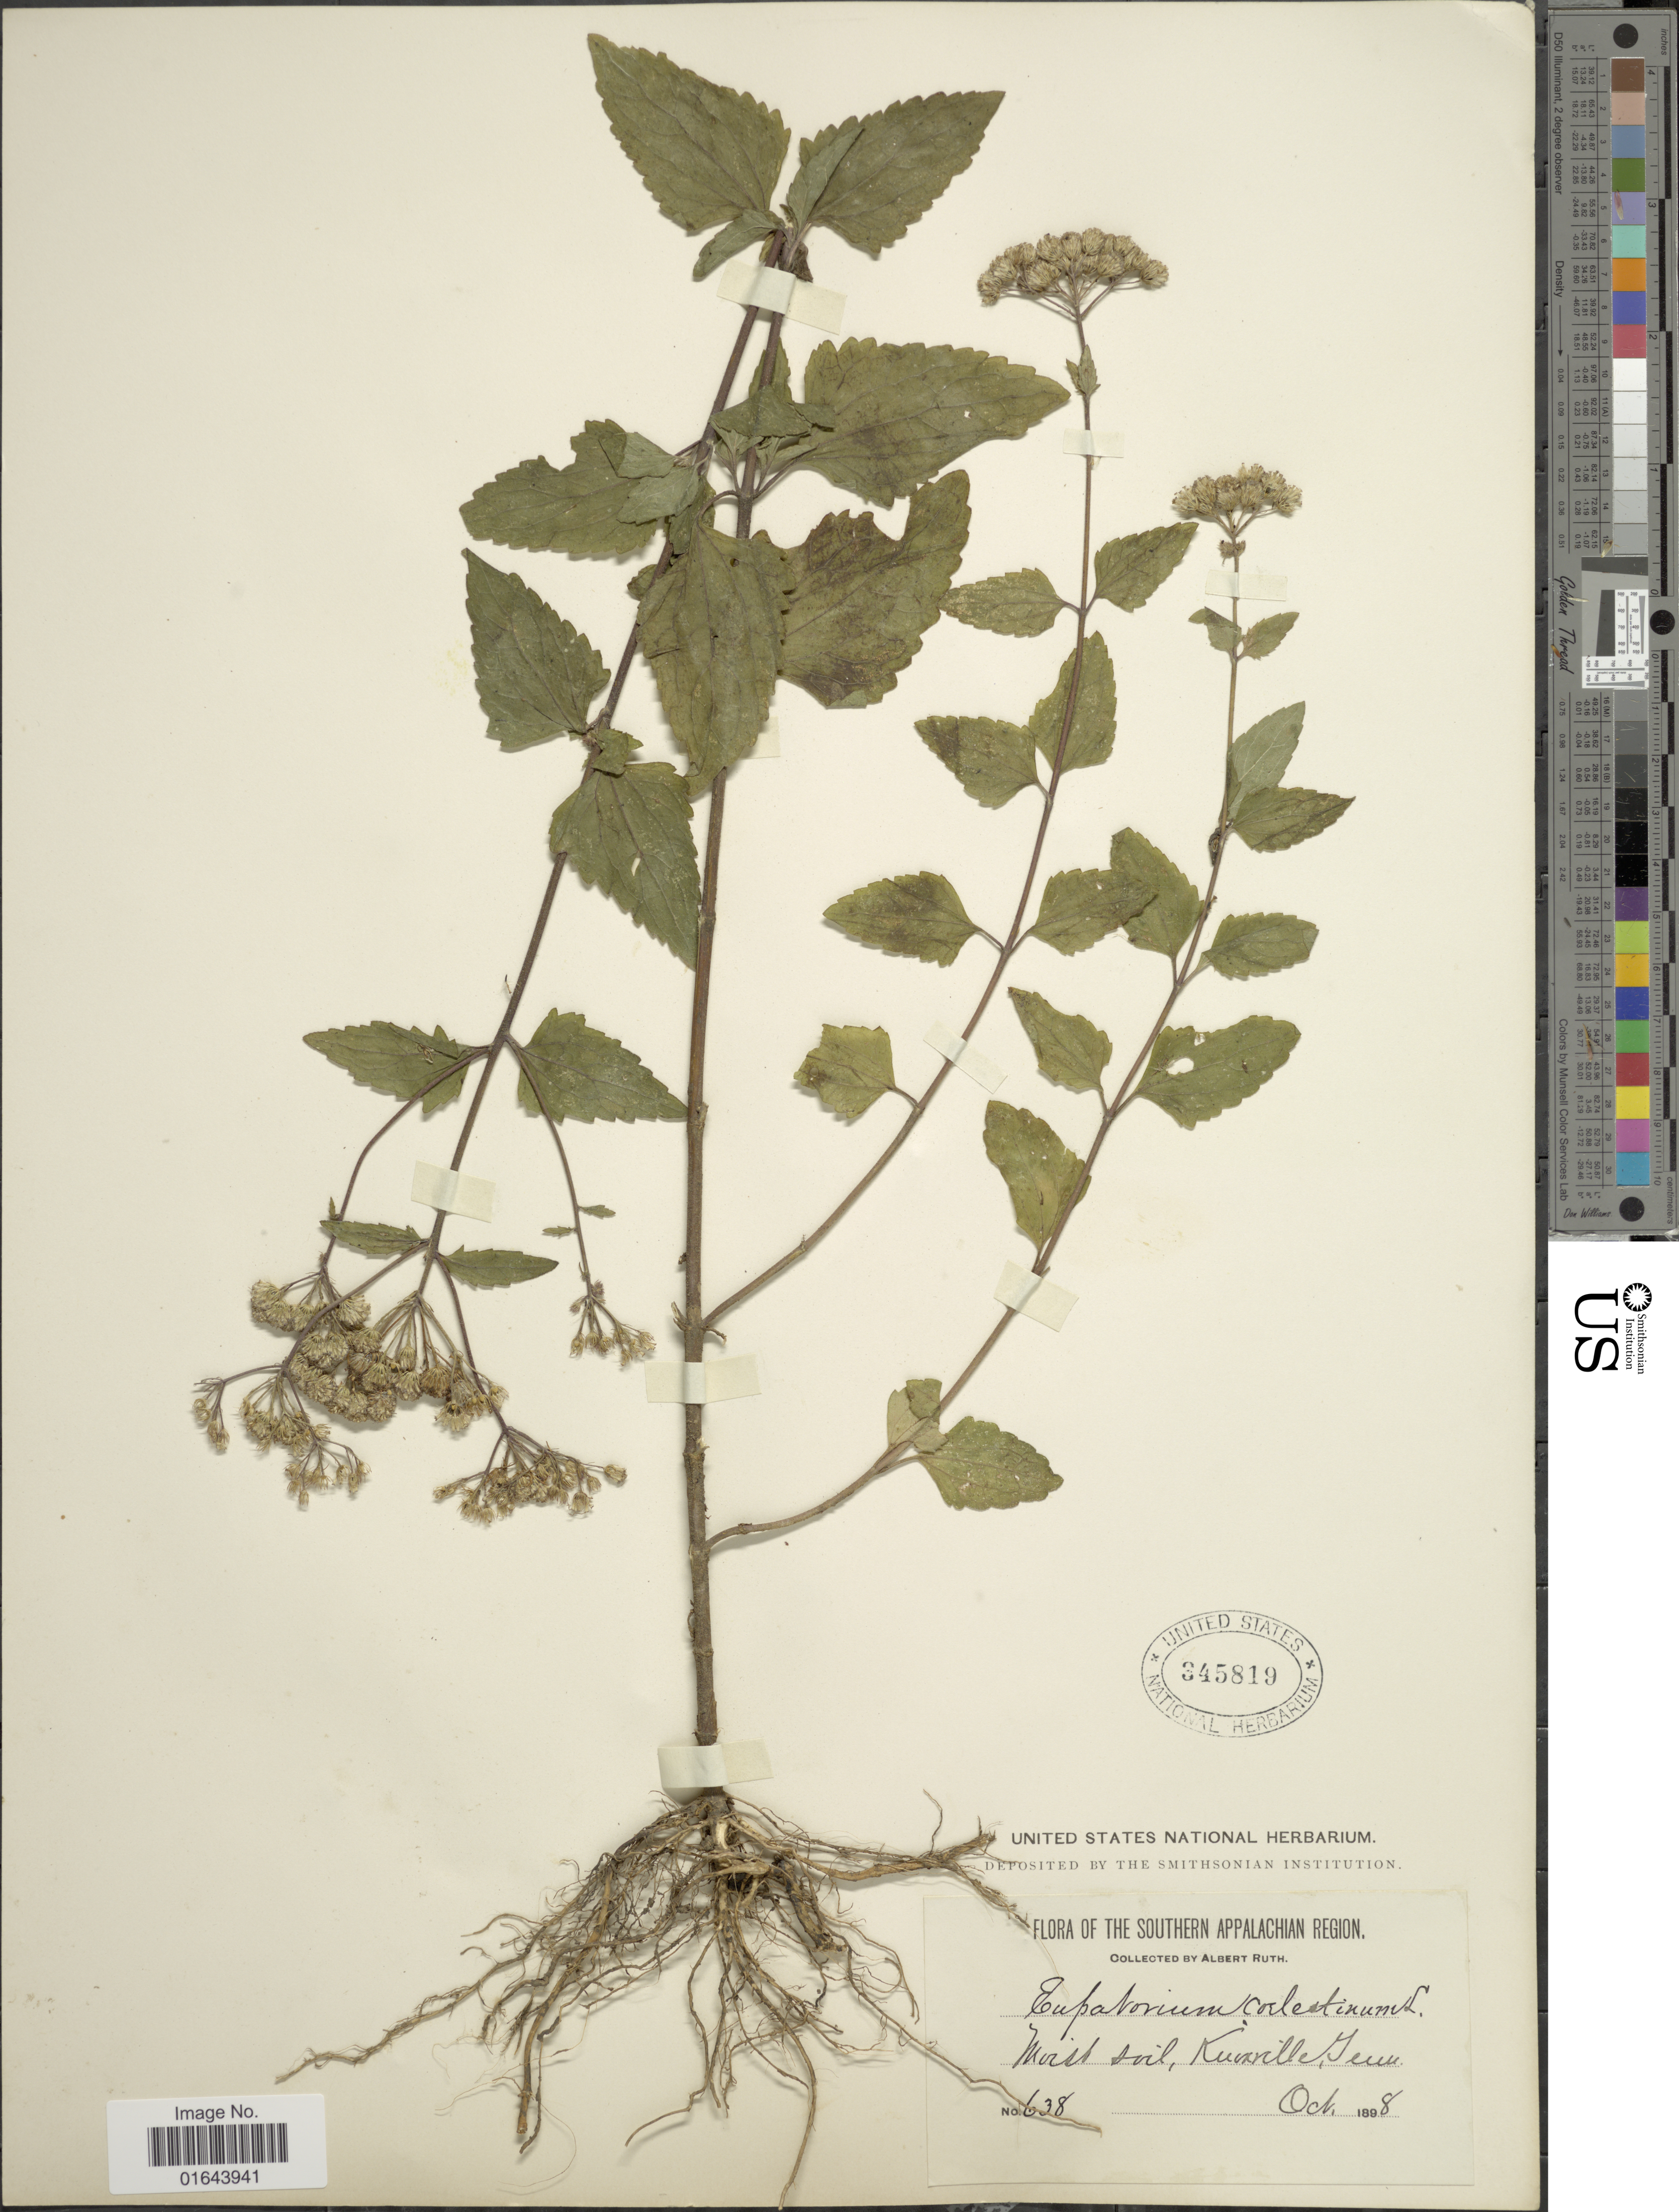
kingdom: Plantae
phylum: Tracheophyta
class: Magnoliopsida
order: Asterales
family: Asteraceae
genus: Conoclinium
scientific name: Conoclinium coelestinum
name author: (L.) DC.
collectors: A. Ruth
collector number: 638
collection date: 1898-10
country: United States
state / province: Tennessee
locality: Moist soil, Knoxville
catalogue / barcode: US 345819